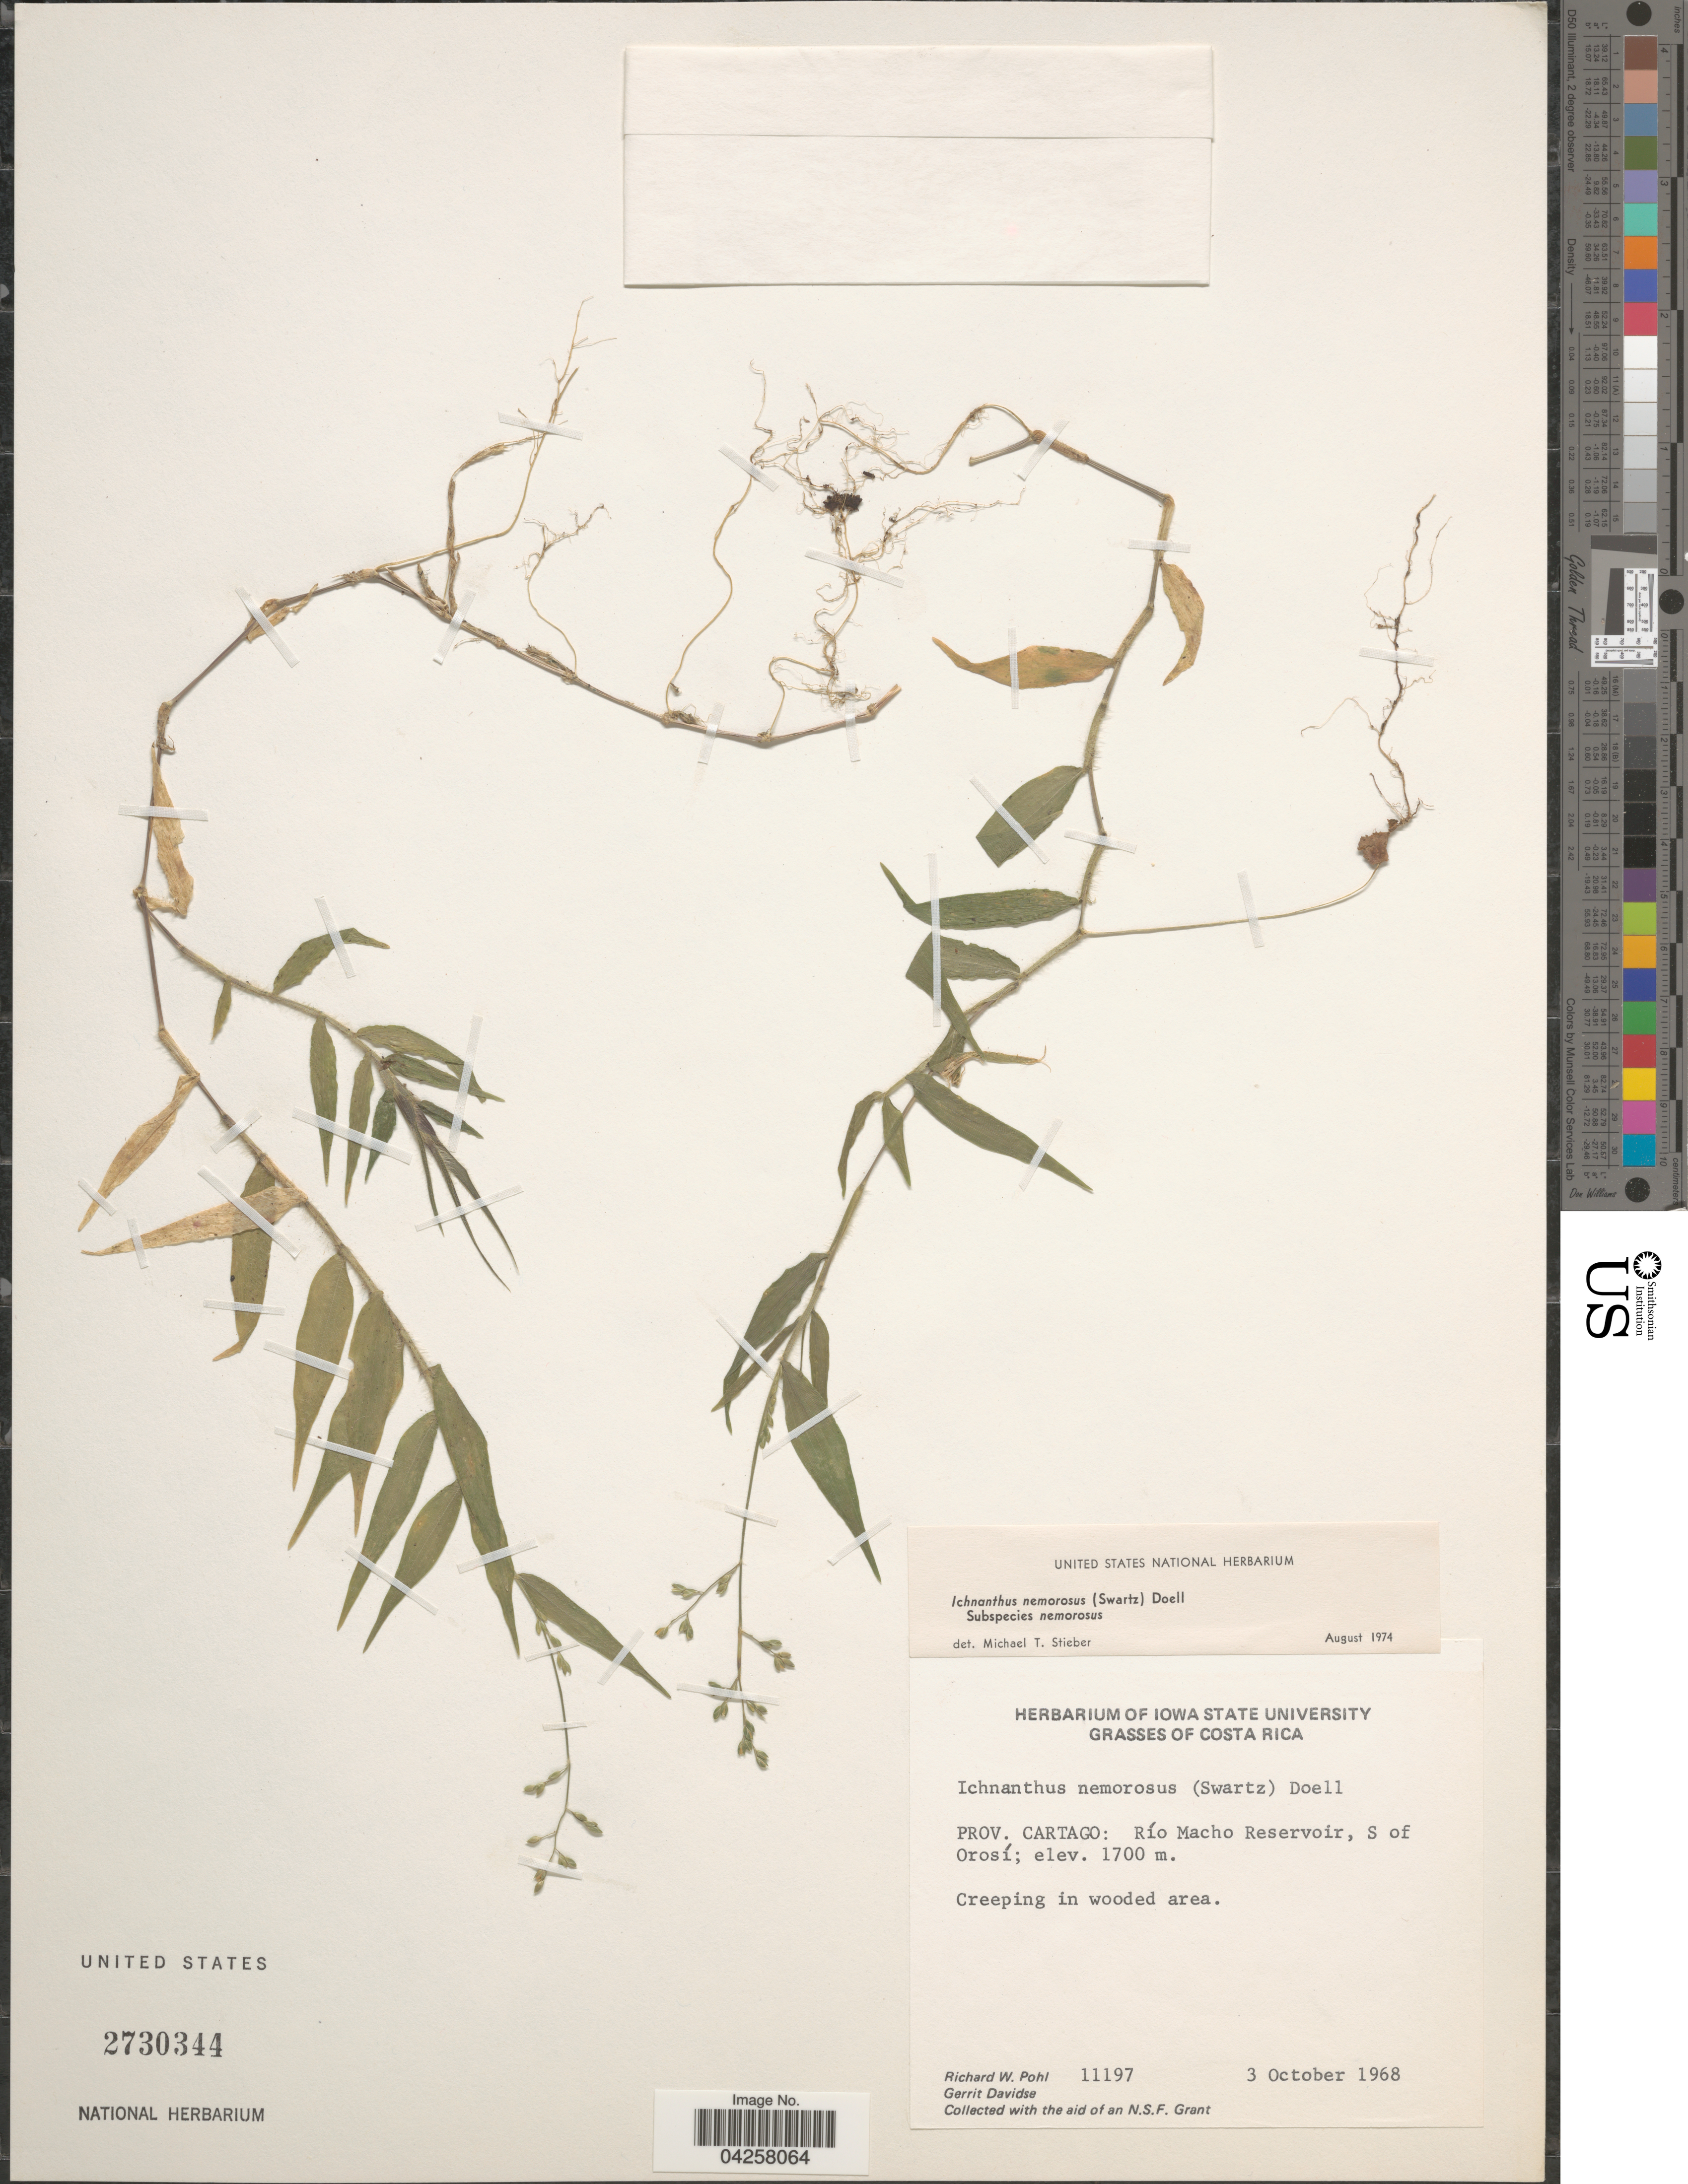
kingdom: Plantae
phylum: Tracheophyta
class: Liliopsida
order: Poales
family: Poaceae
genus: Ichnanthus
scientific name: Ichnanthus nemorosus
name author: (Sw.) Döll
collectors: R. W. Pohl & G. Davidse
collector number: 11197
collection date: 1968-10-03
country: Costa Rica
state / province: Cartago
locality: Río Macho Reservois, S of Orosí.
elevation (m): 1700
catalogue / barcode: US 2730344